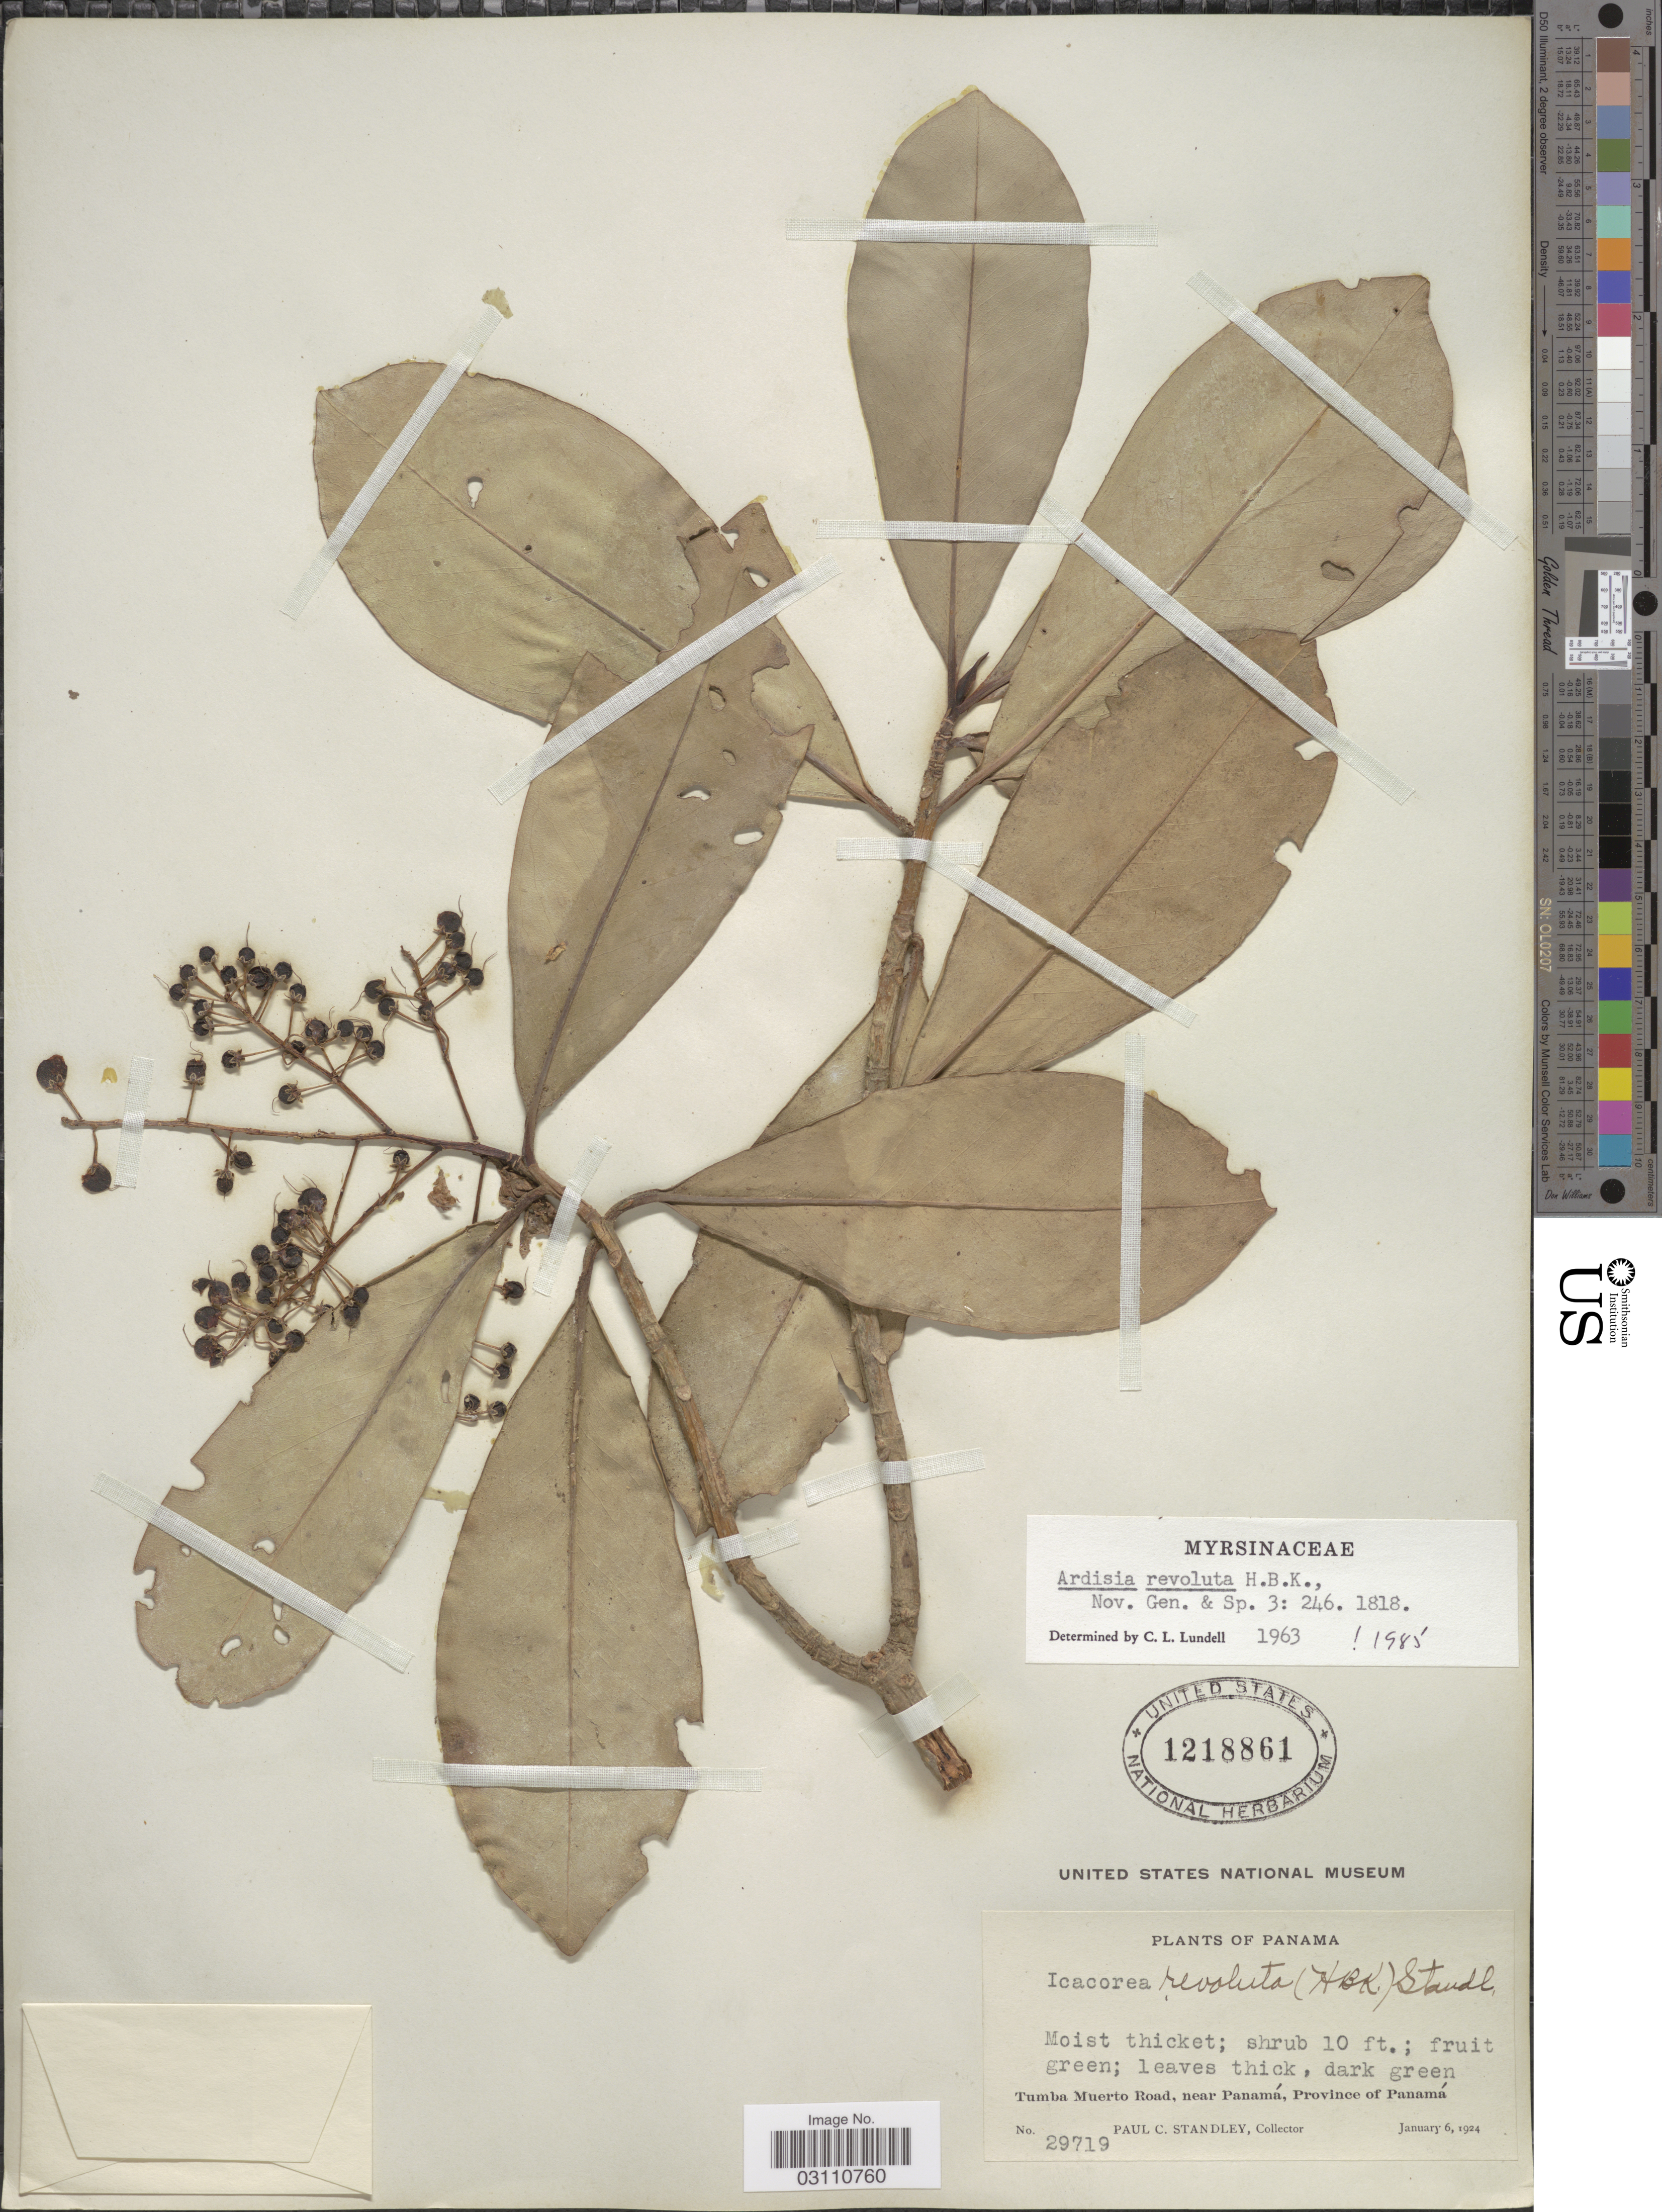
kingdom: Plantae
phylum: Tracheophyta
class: Magnoliopsida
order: Ericales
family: Primulaceae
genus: Ardisia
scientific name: Ardisia revoluta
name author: Kunth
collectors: P. C. Standley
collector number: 29719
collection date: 1924-01-06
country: Panama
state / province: Panamá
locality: Tumba Muerto Road, near Panamá.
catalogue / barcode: US 1218861